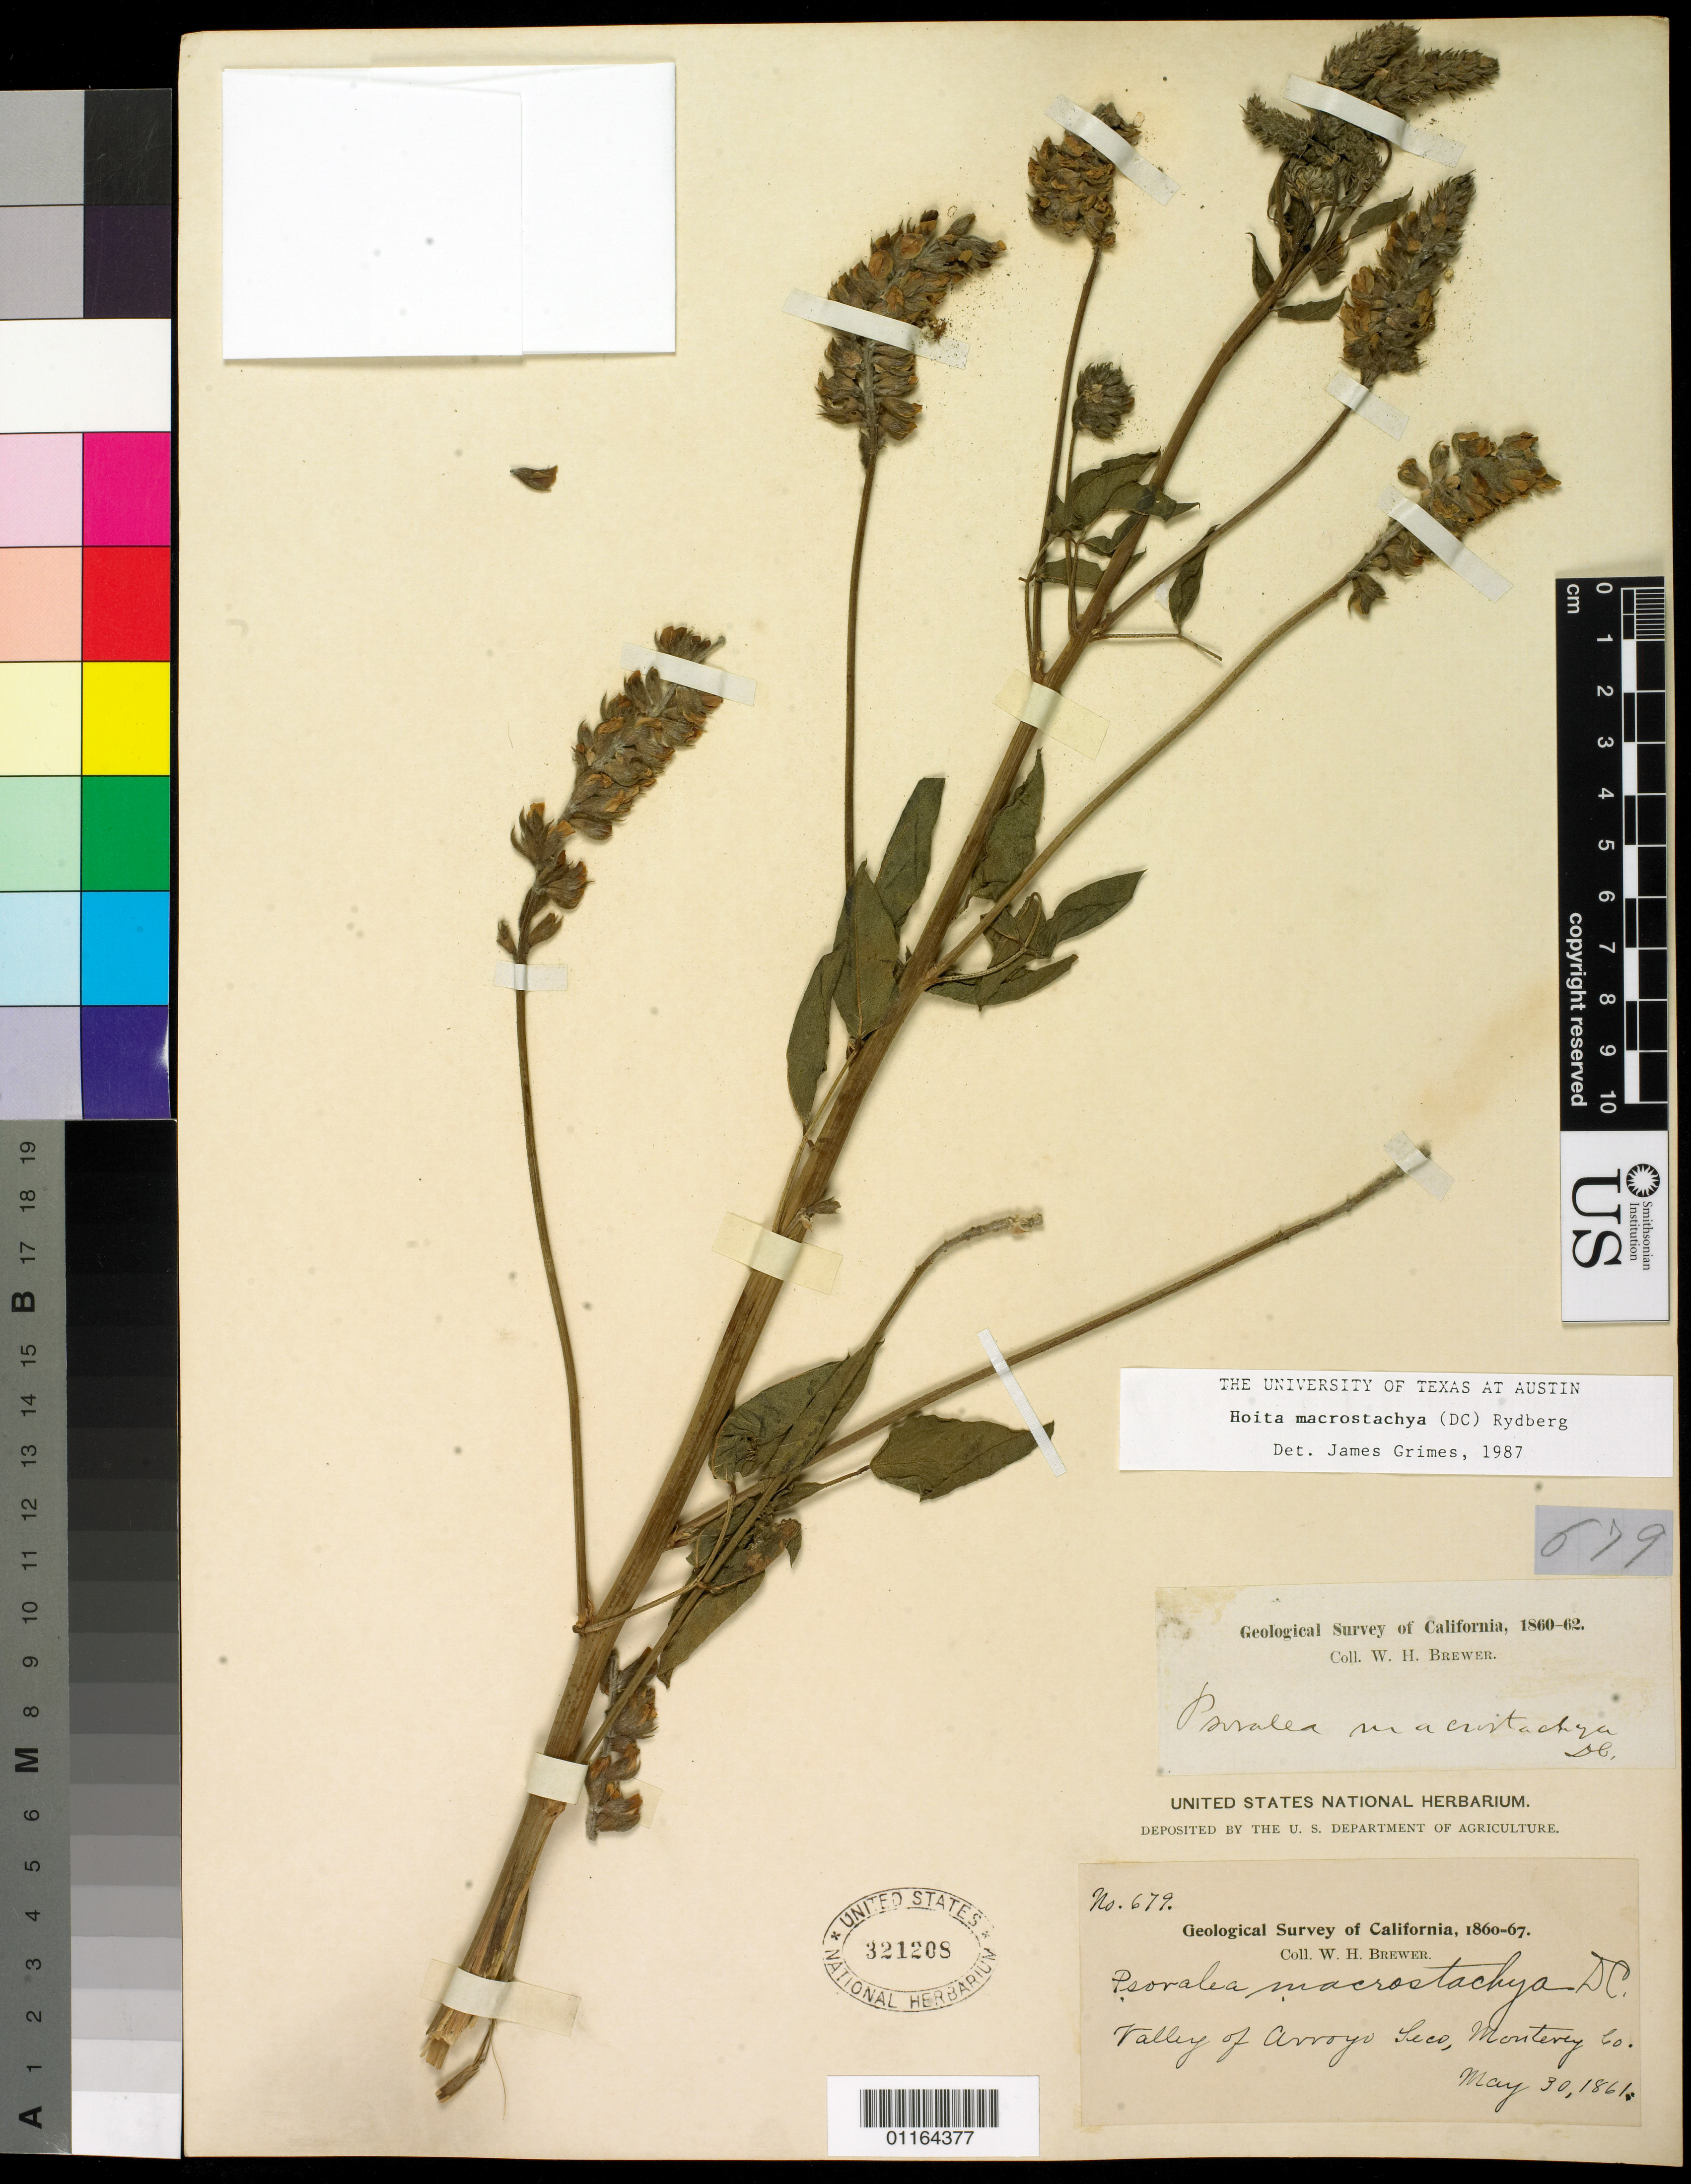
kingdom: Plantae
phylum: Tracheophyta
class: Magnoliopsida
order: Fabales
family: Fabaceae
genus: Hoita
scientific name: Hoita macrostachya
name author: (DC.) Rydb.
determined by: Grimes, J.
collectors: W. H. Brewer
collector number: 679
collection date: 1861-05-30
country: United States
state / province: California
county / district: Monterey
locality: Valley of Arroyo Seco.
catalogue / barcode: US 321208